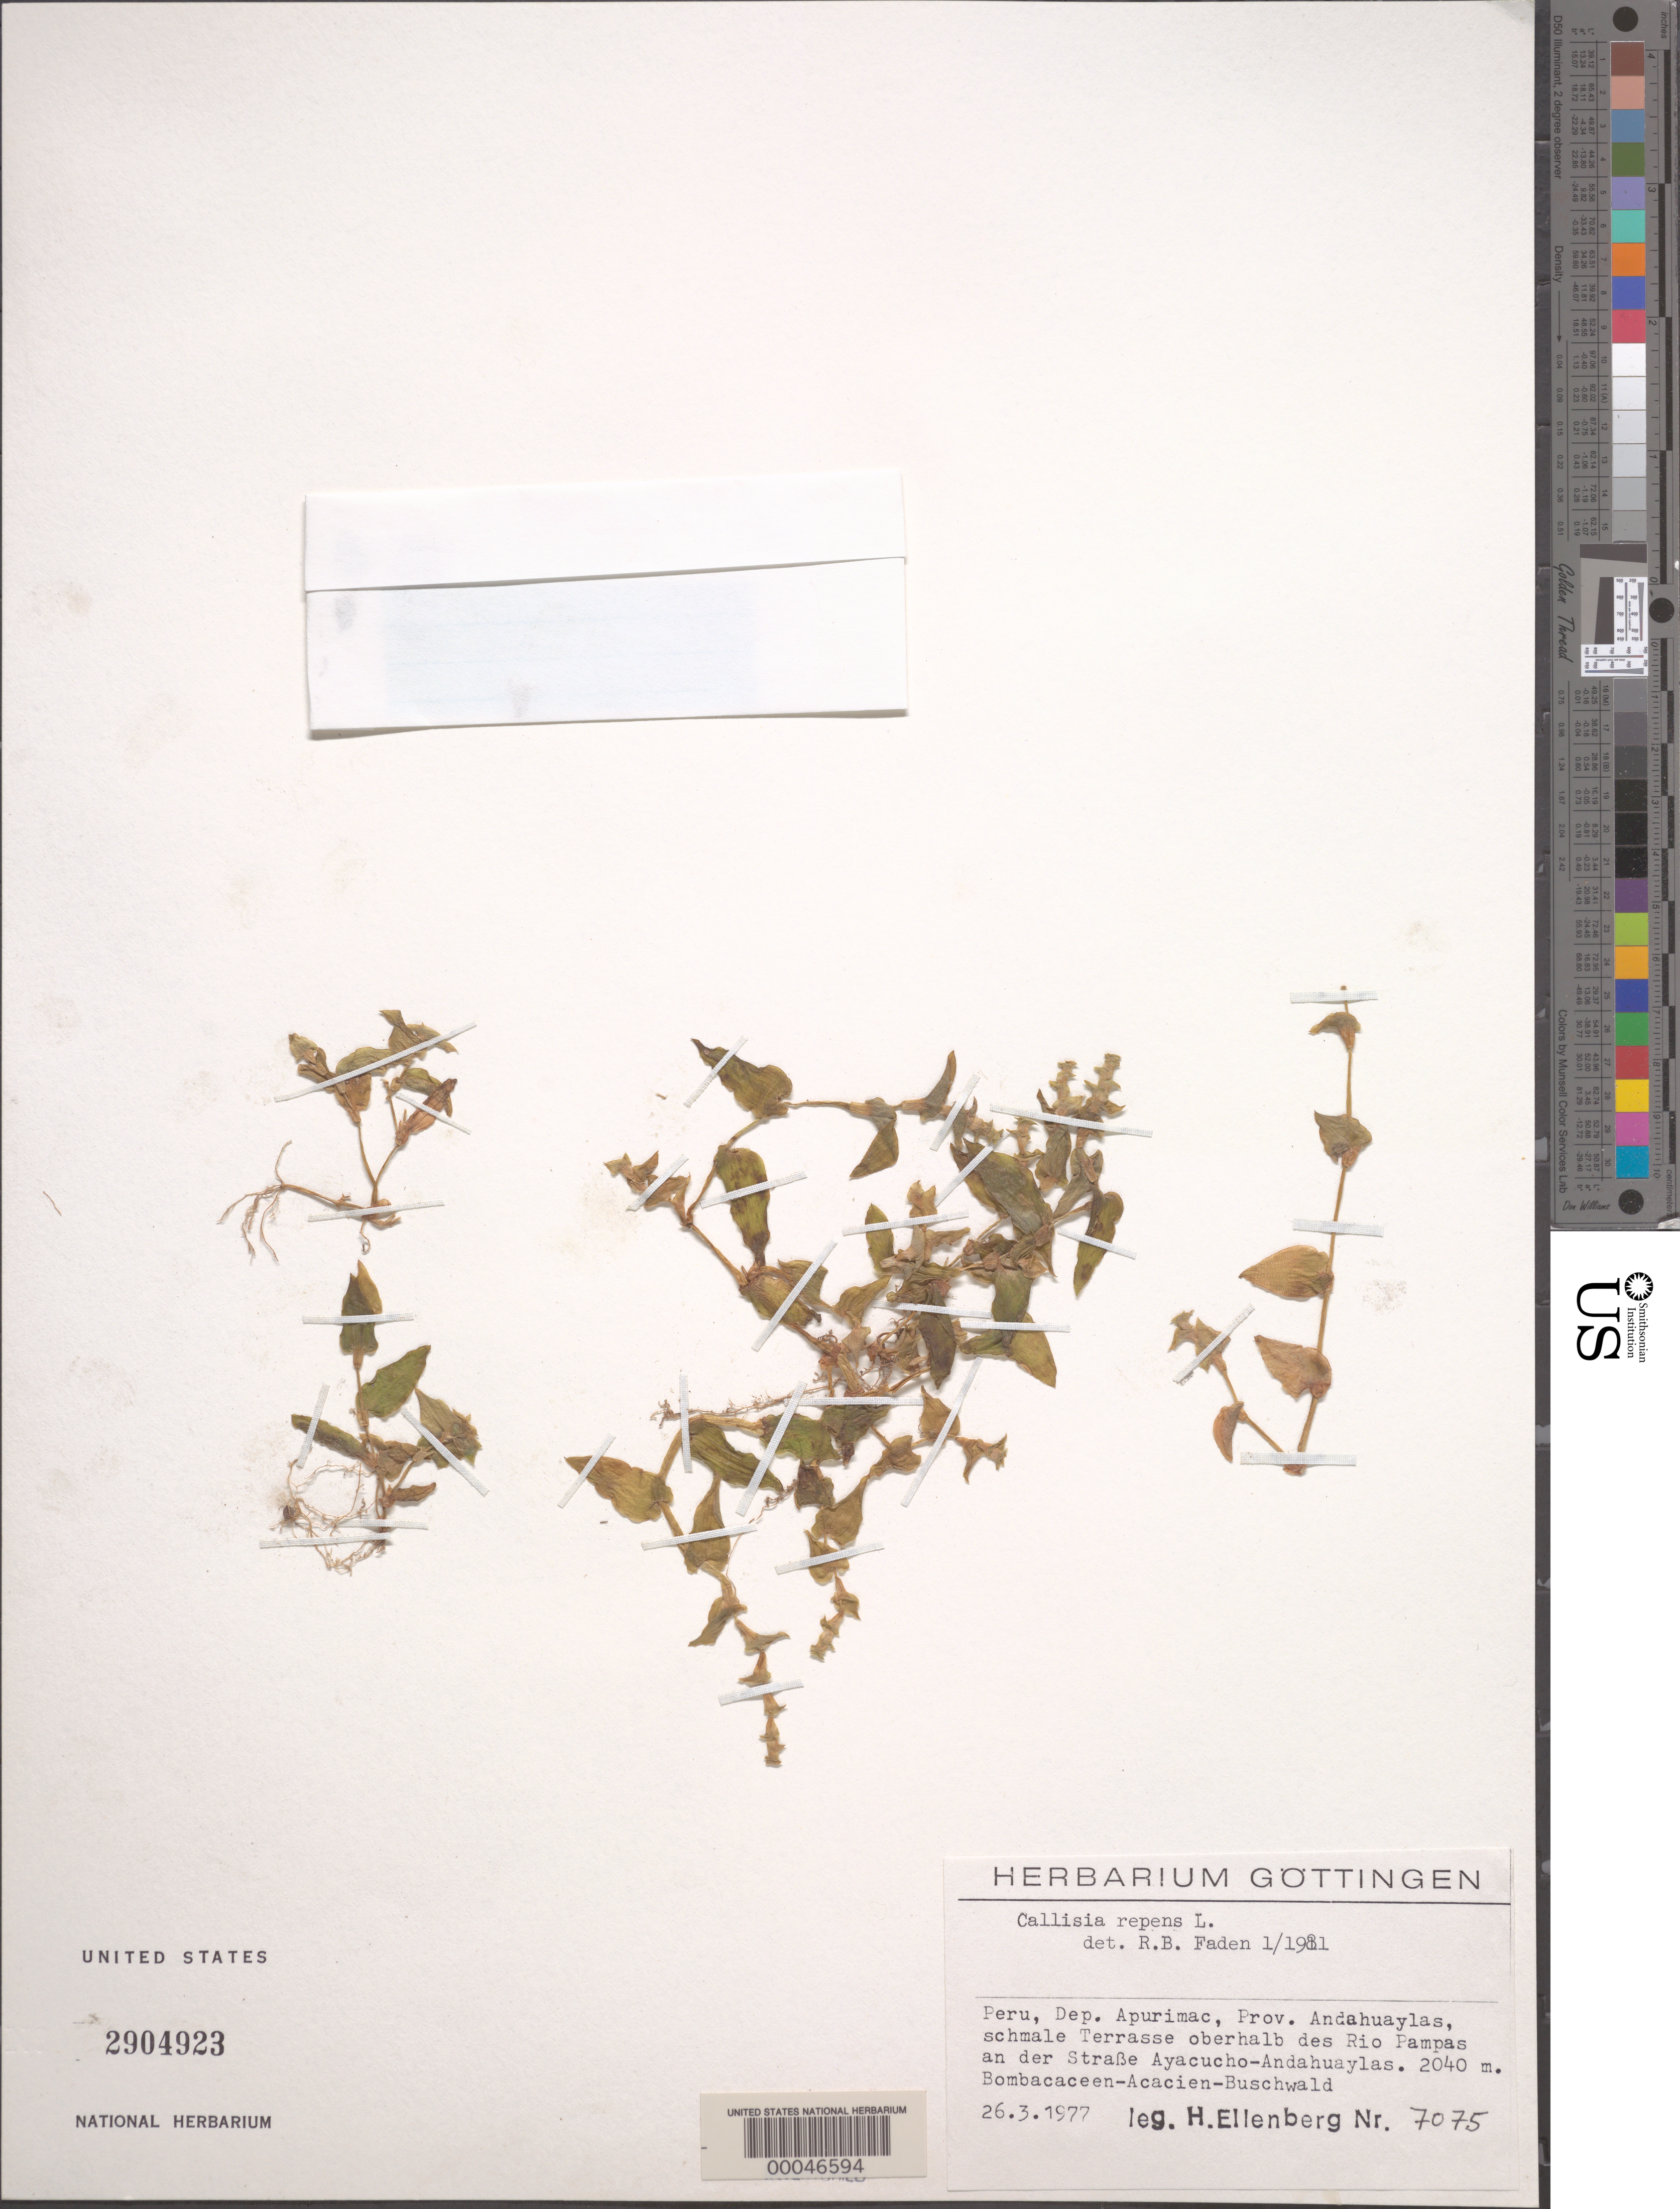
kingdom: Plantae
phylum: Tracheophyta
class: Liliopsida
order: Commelinales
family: Commelinaceae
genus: Callisia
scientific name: Callisia repens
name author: (Jacq.) L.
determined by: Faden, Robert B., (US), Smithsonian Institution - National Museum of Natural History (UNITED STATES)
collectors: H. Ellenberg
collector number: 7075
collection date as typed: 26 Mar 1977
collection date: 1977-03-26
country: Peru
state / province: Apurímac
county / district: Andahuaylas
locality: near Río Pampas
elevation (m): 2040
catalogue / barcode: US 2904923